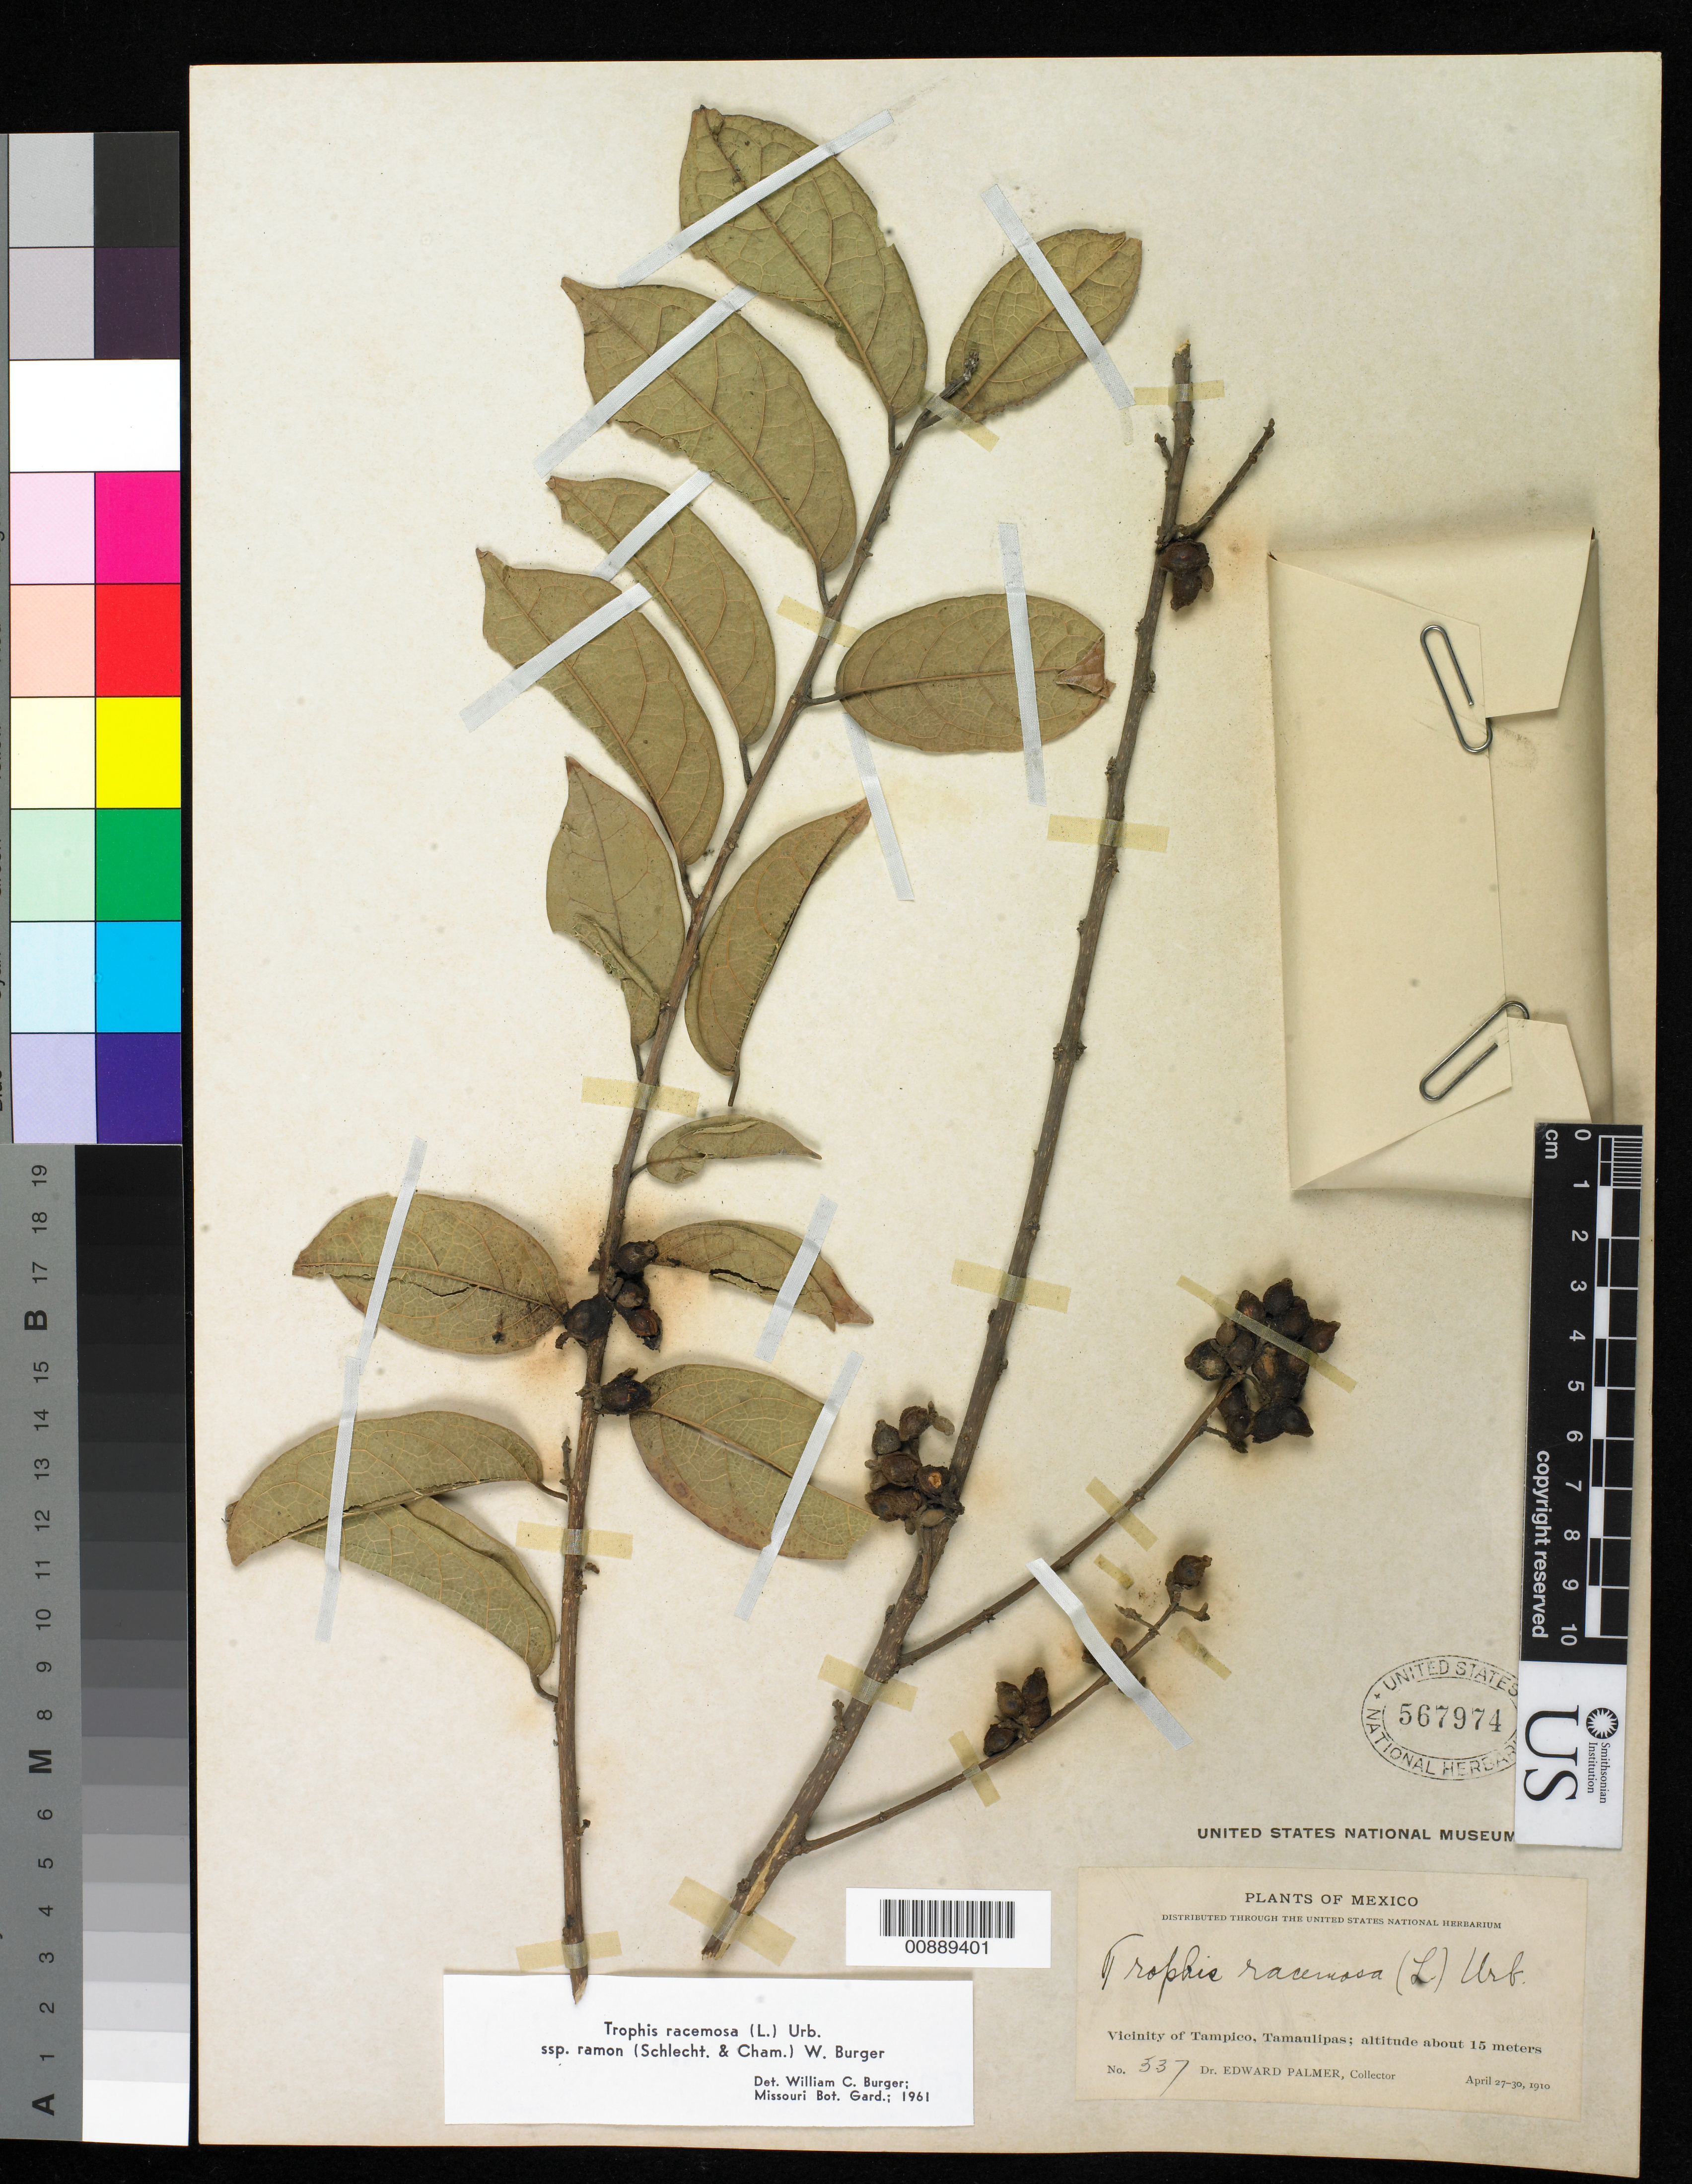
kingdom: Plantae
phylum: Tracheophyta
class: Magnoliopsida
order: Rosales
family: Moraceae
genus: Trophis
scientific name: Trophis racemosa subsp. ramon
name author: (Schltdl. & Cham.) W.C. Burger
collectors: E. Palmer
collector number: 337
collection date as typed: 27 Apr 1910 to 30 Apr 1910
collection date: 1910-04-27/1910-04-30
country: Mexico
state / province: Tamaulipas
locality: Vicinity of Tampico, Tamaulipas.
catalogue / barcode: US 567974